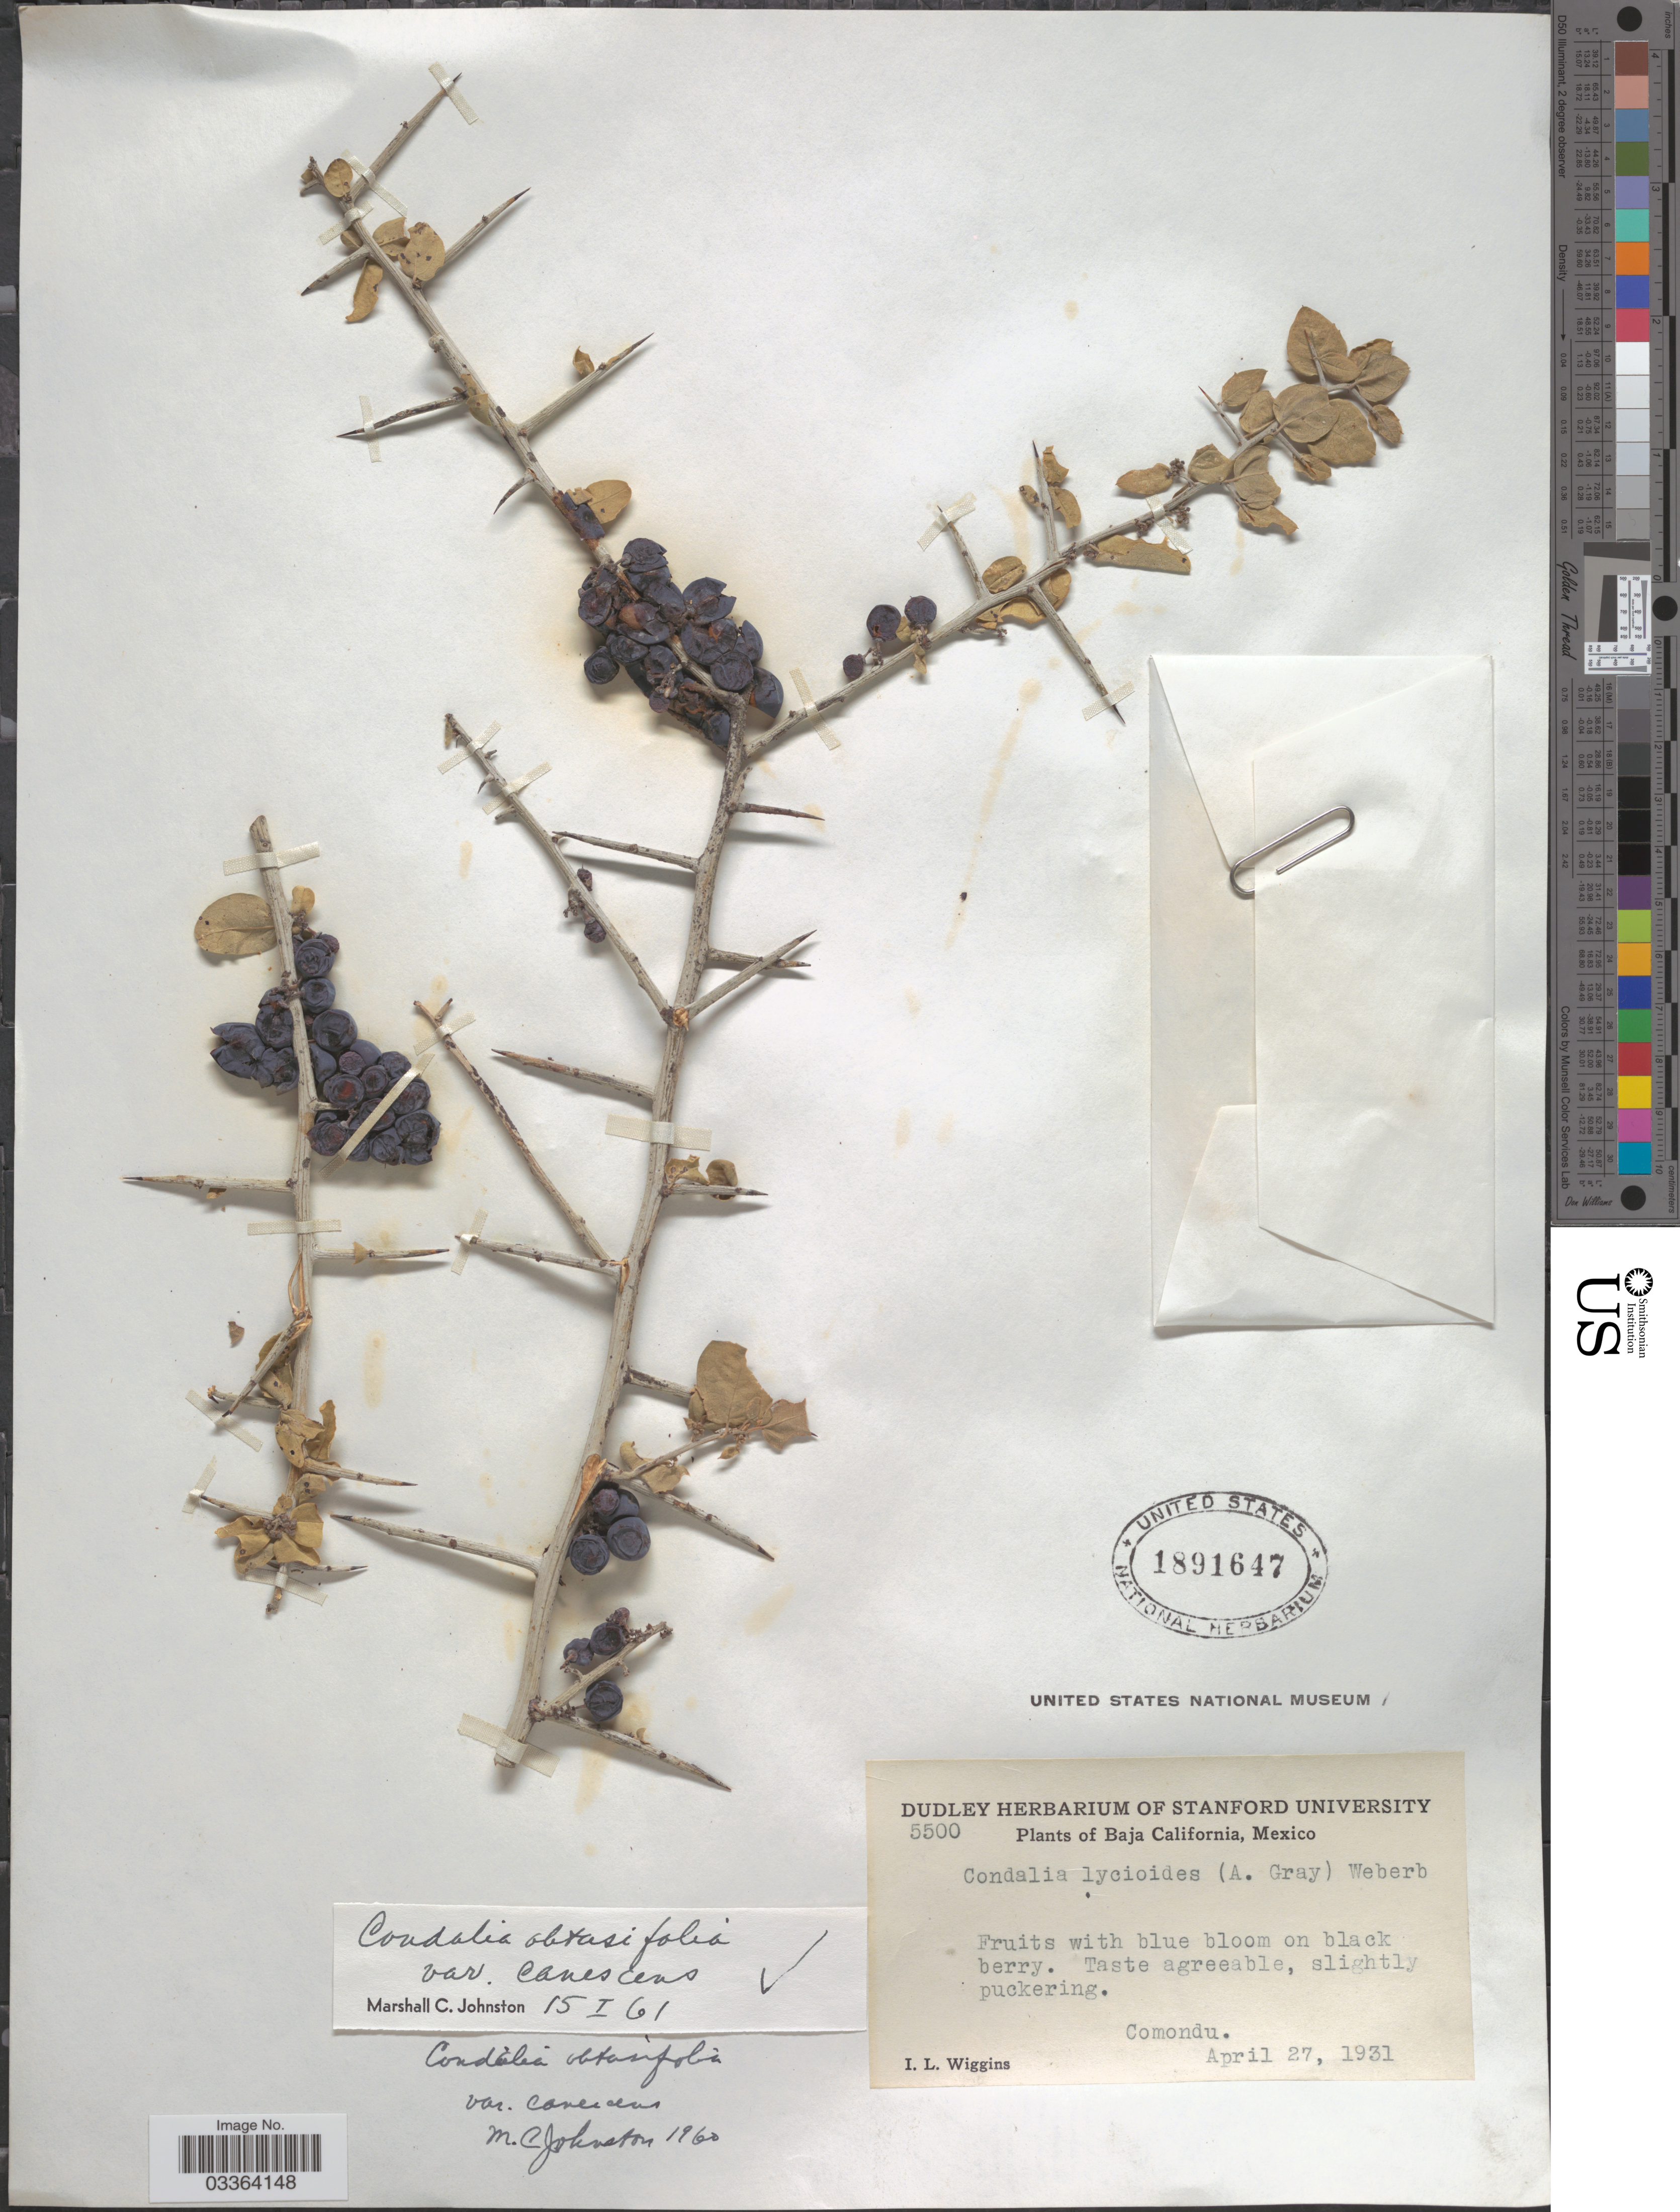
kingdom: Plantae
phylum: Tracheophyta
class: Magnoliopsida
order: Rosales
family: Rhamnaceae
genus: Sarcomphalus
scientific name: Sarcomphalus obtusifolius var. canescens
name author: (A. Gray) Hauenschild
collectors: I. L. Wiggins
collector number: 5500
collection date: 1931-04-27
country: Mexico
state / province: Baja California Sur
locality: Comondu.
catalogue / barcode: US 1891647